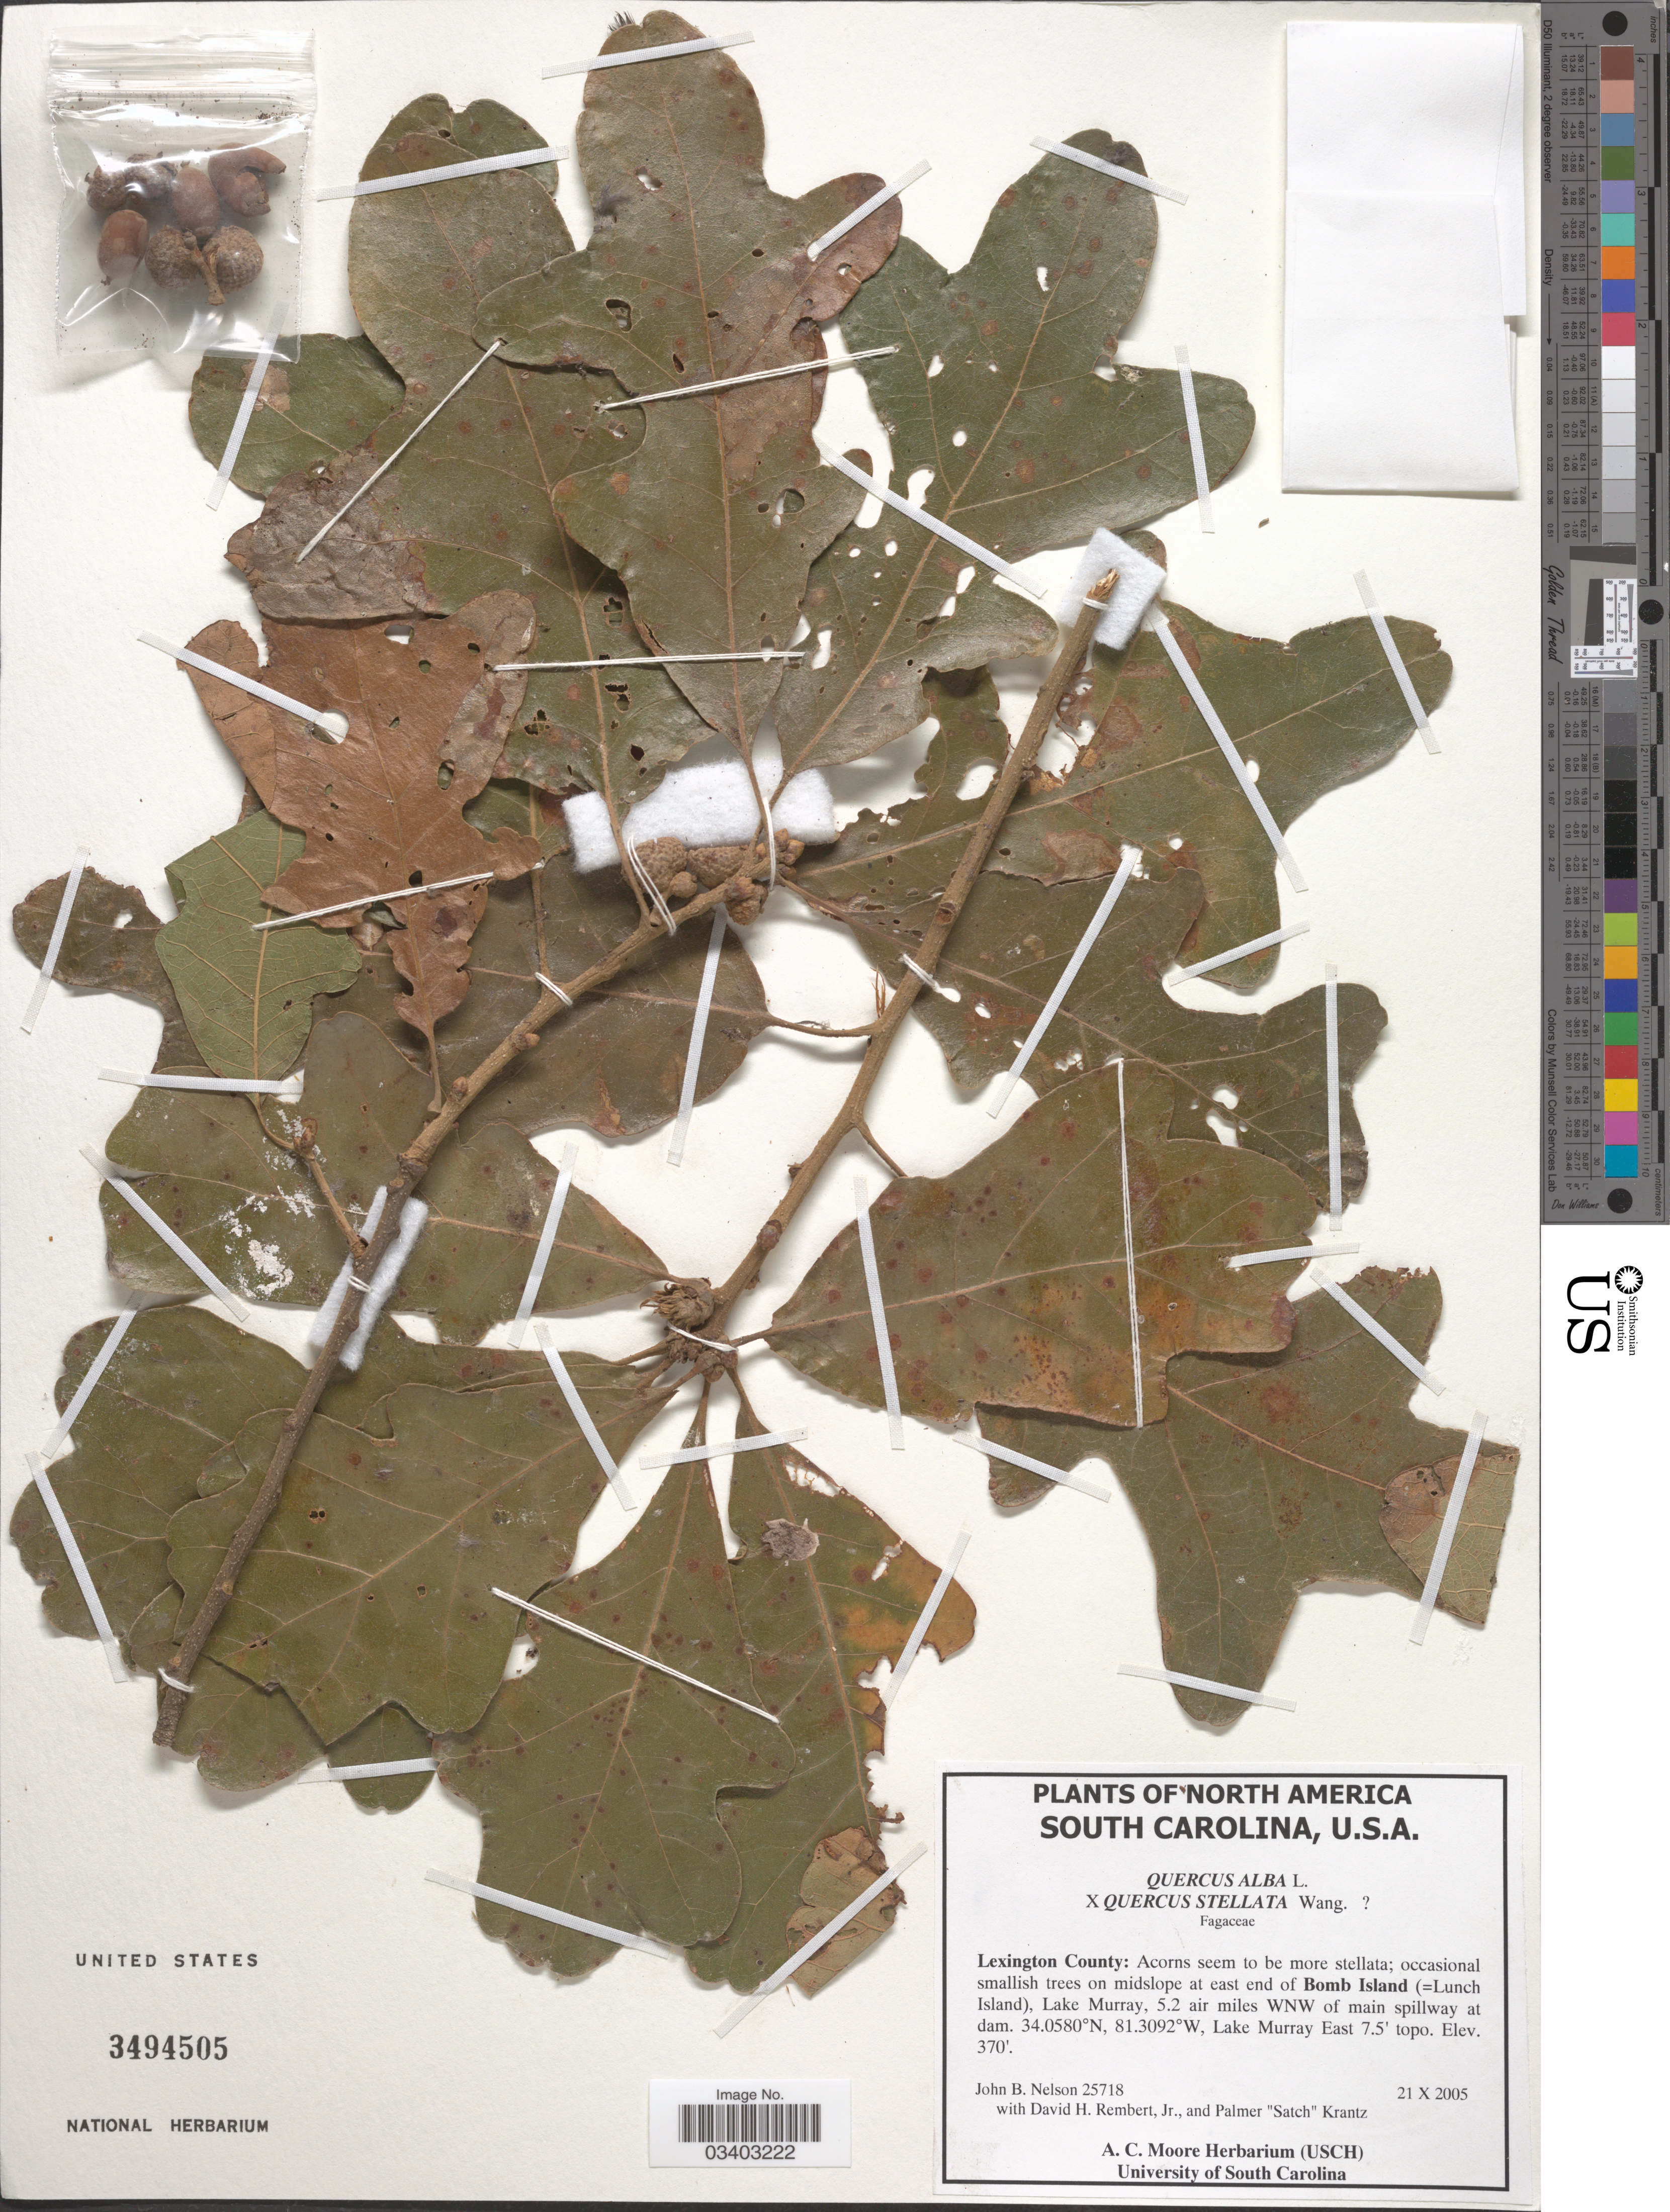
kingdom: Plantae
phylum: Tracheophyta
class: Magnoliopsida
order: Fagales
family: Fagaceae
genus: Quercus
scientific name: Quercus alba x Q. stellata Wangenh.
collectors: J. Nelson, D. Rembert & P. Krantz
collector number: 25718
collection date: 2005-10-21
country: United States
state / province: South Carolina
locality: U.S.A. Lexington County: on midslope at east end of Bomb Island (=Lunch Island), Lake Murray, 5.2 air miles WNW of main spillway at dam. Lake Murray East 7.5' topo.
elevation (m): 113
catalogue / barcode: US 3494505